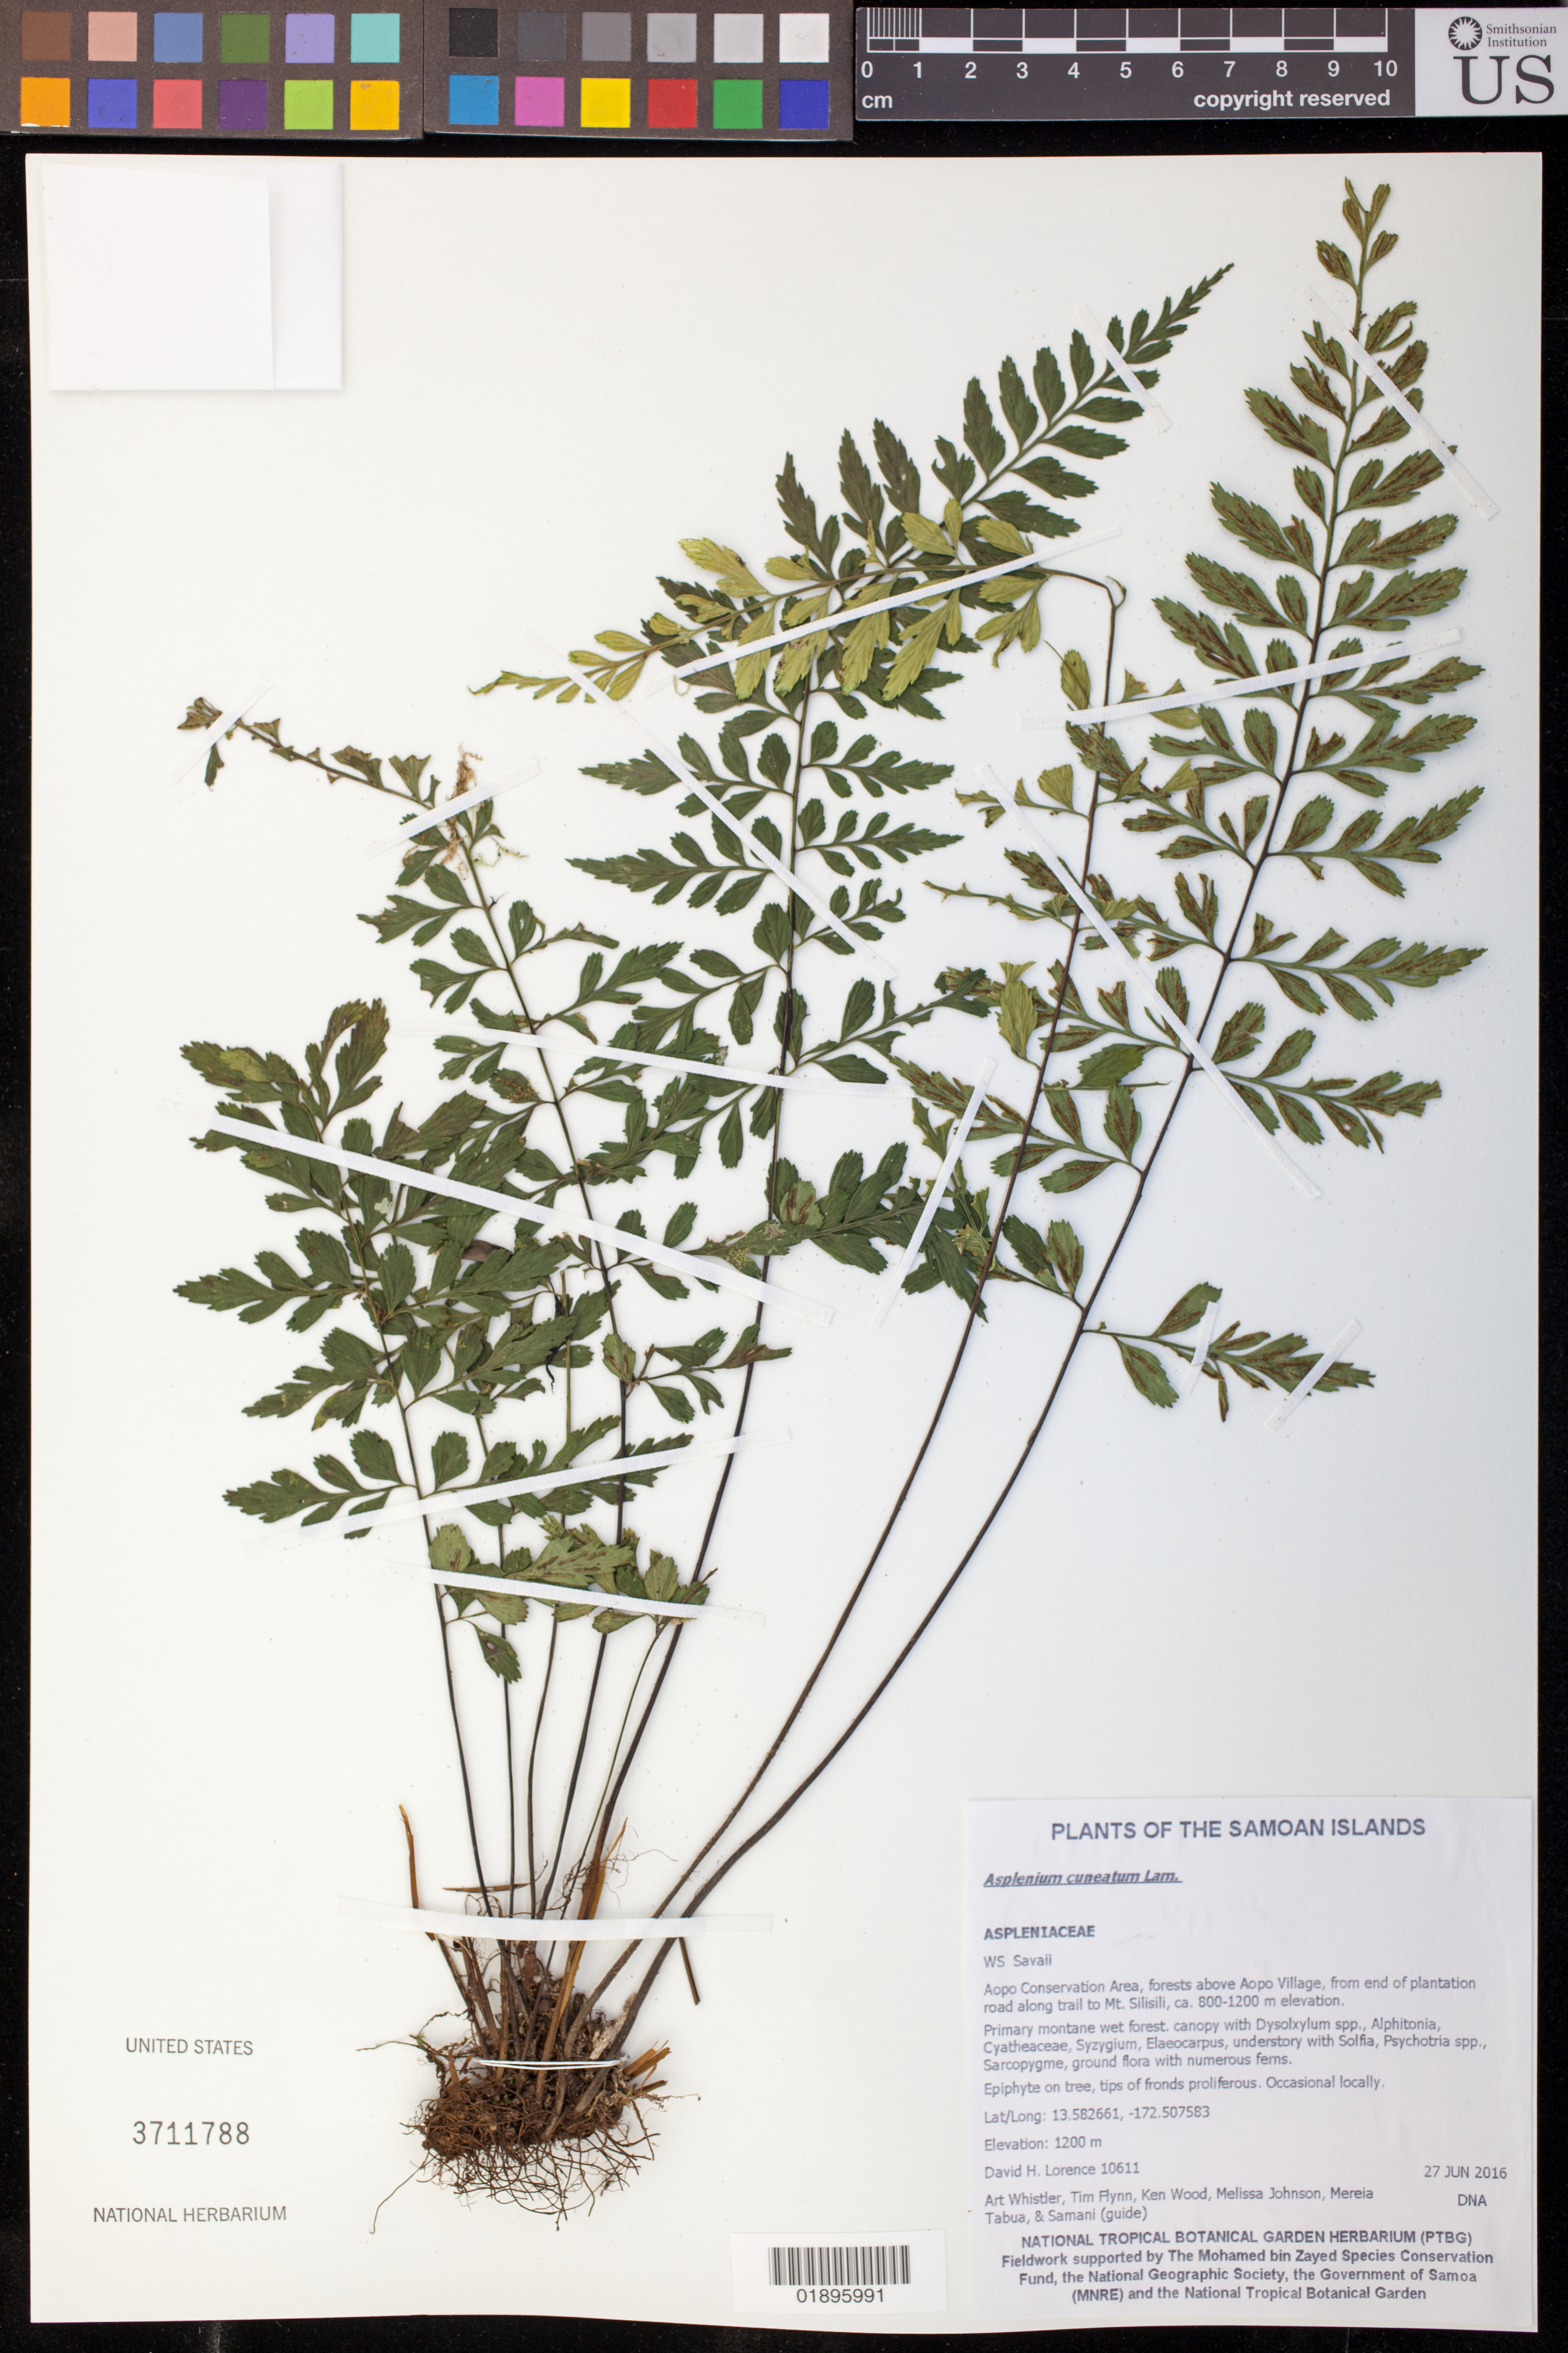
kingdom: Plantae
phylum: Tracheophyta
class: Polypodiopsida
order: Polypodiales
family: Aspleniaceae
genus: Asplenium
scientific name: Asplenium cuneatum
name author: Lam.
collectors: D. Lorence, A. Whistler, J. Atherton, F. Enoka & J. Pisi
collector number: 10611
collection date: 2016-06-27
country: Samoa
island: Savai'i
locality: Aopo Conservation Area, forests above Aopo Village, from end of plantation road along trail to Mt. Silisili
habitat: Primary montane wet forest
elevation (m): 1200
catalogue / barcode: US 3711788